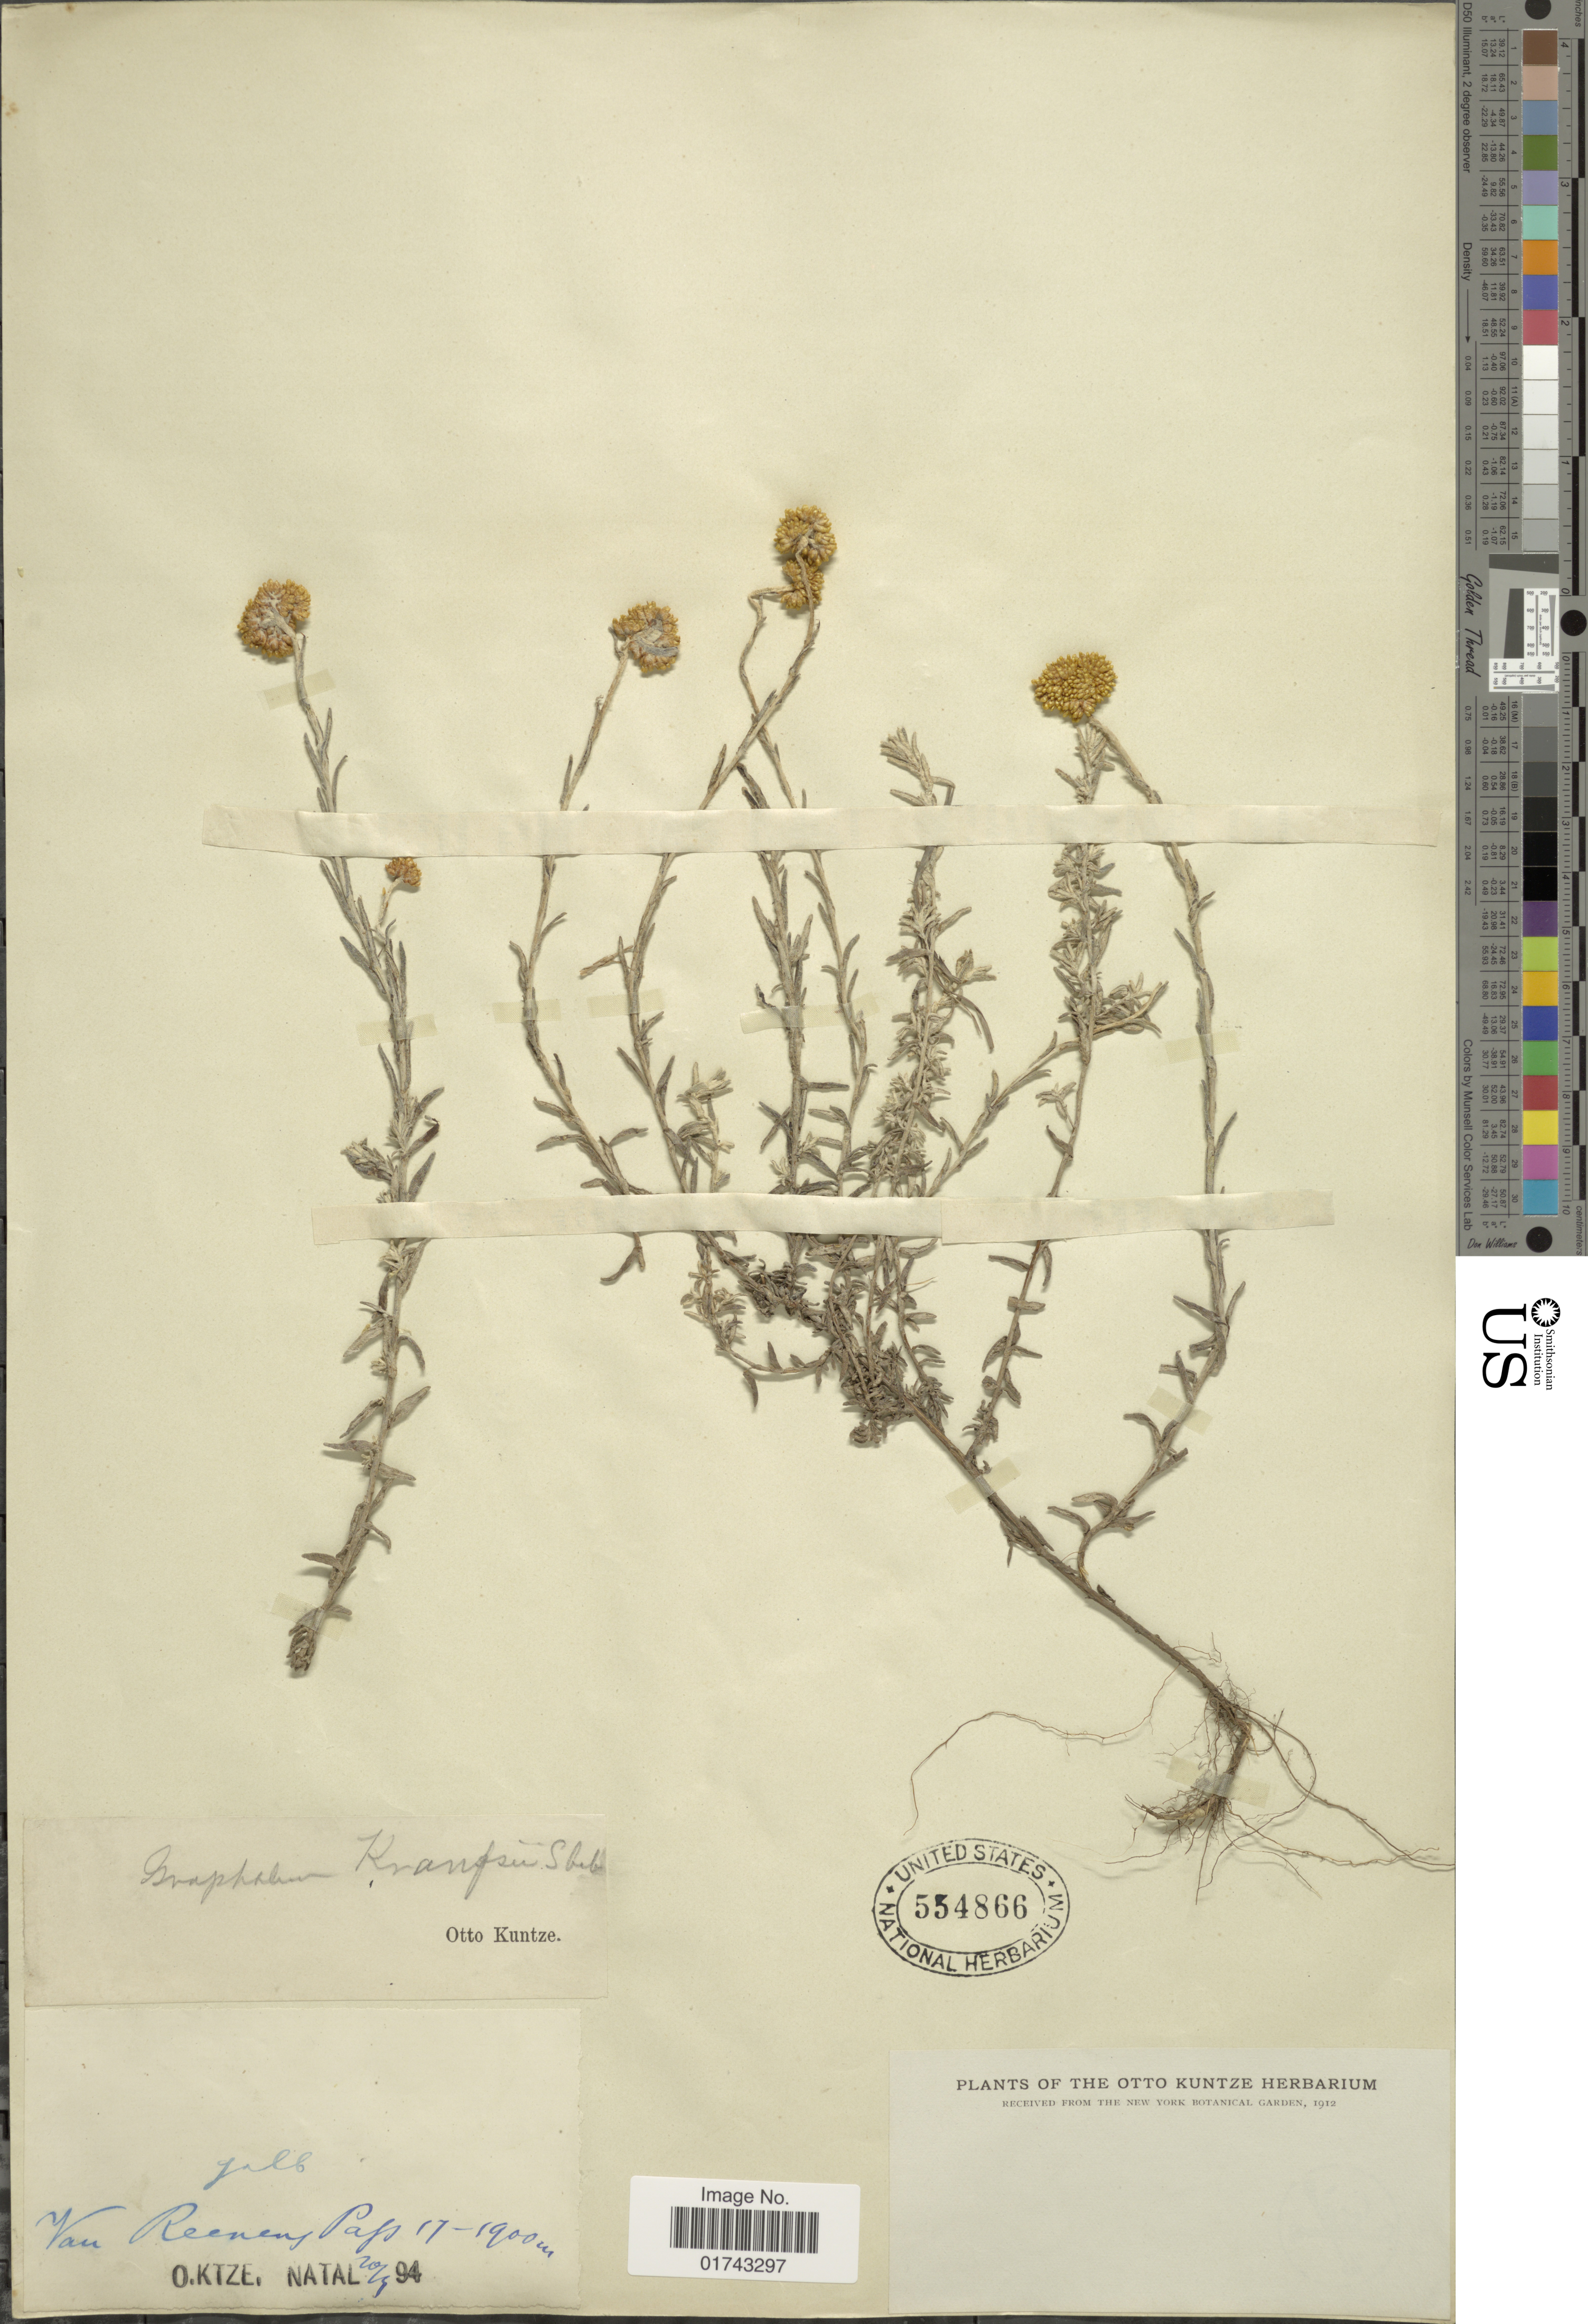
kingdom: Plantae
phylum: Tracheophyta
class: Magnoliopsida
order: Asterales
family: Asteraceae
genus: Helichrysum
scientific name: Helichrysum kraussii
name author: Sch. Bip.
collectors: C.E.O. Kuntze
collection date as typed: Transcribed d/m/y: 20/7/94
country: South Africa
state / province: KwaZulu-Natal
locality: Van Reenenspas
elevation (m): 1700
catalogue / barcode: US 554866